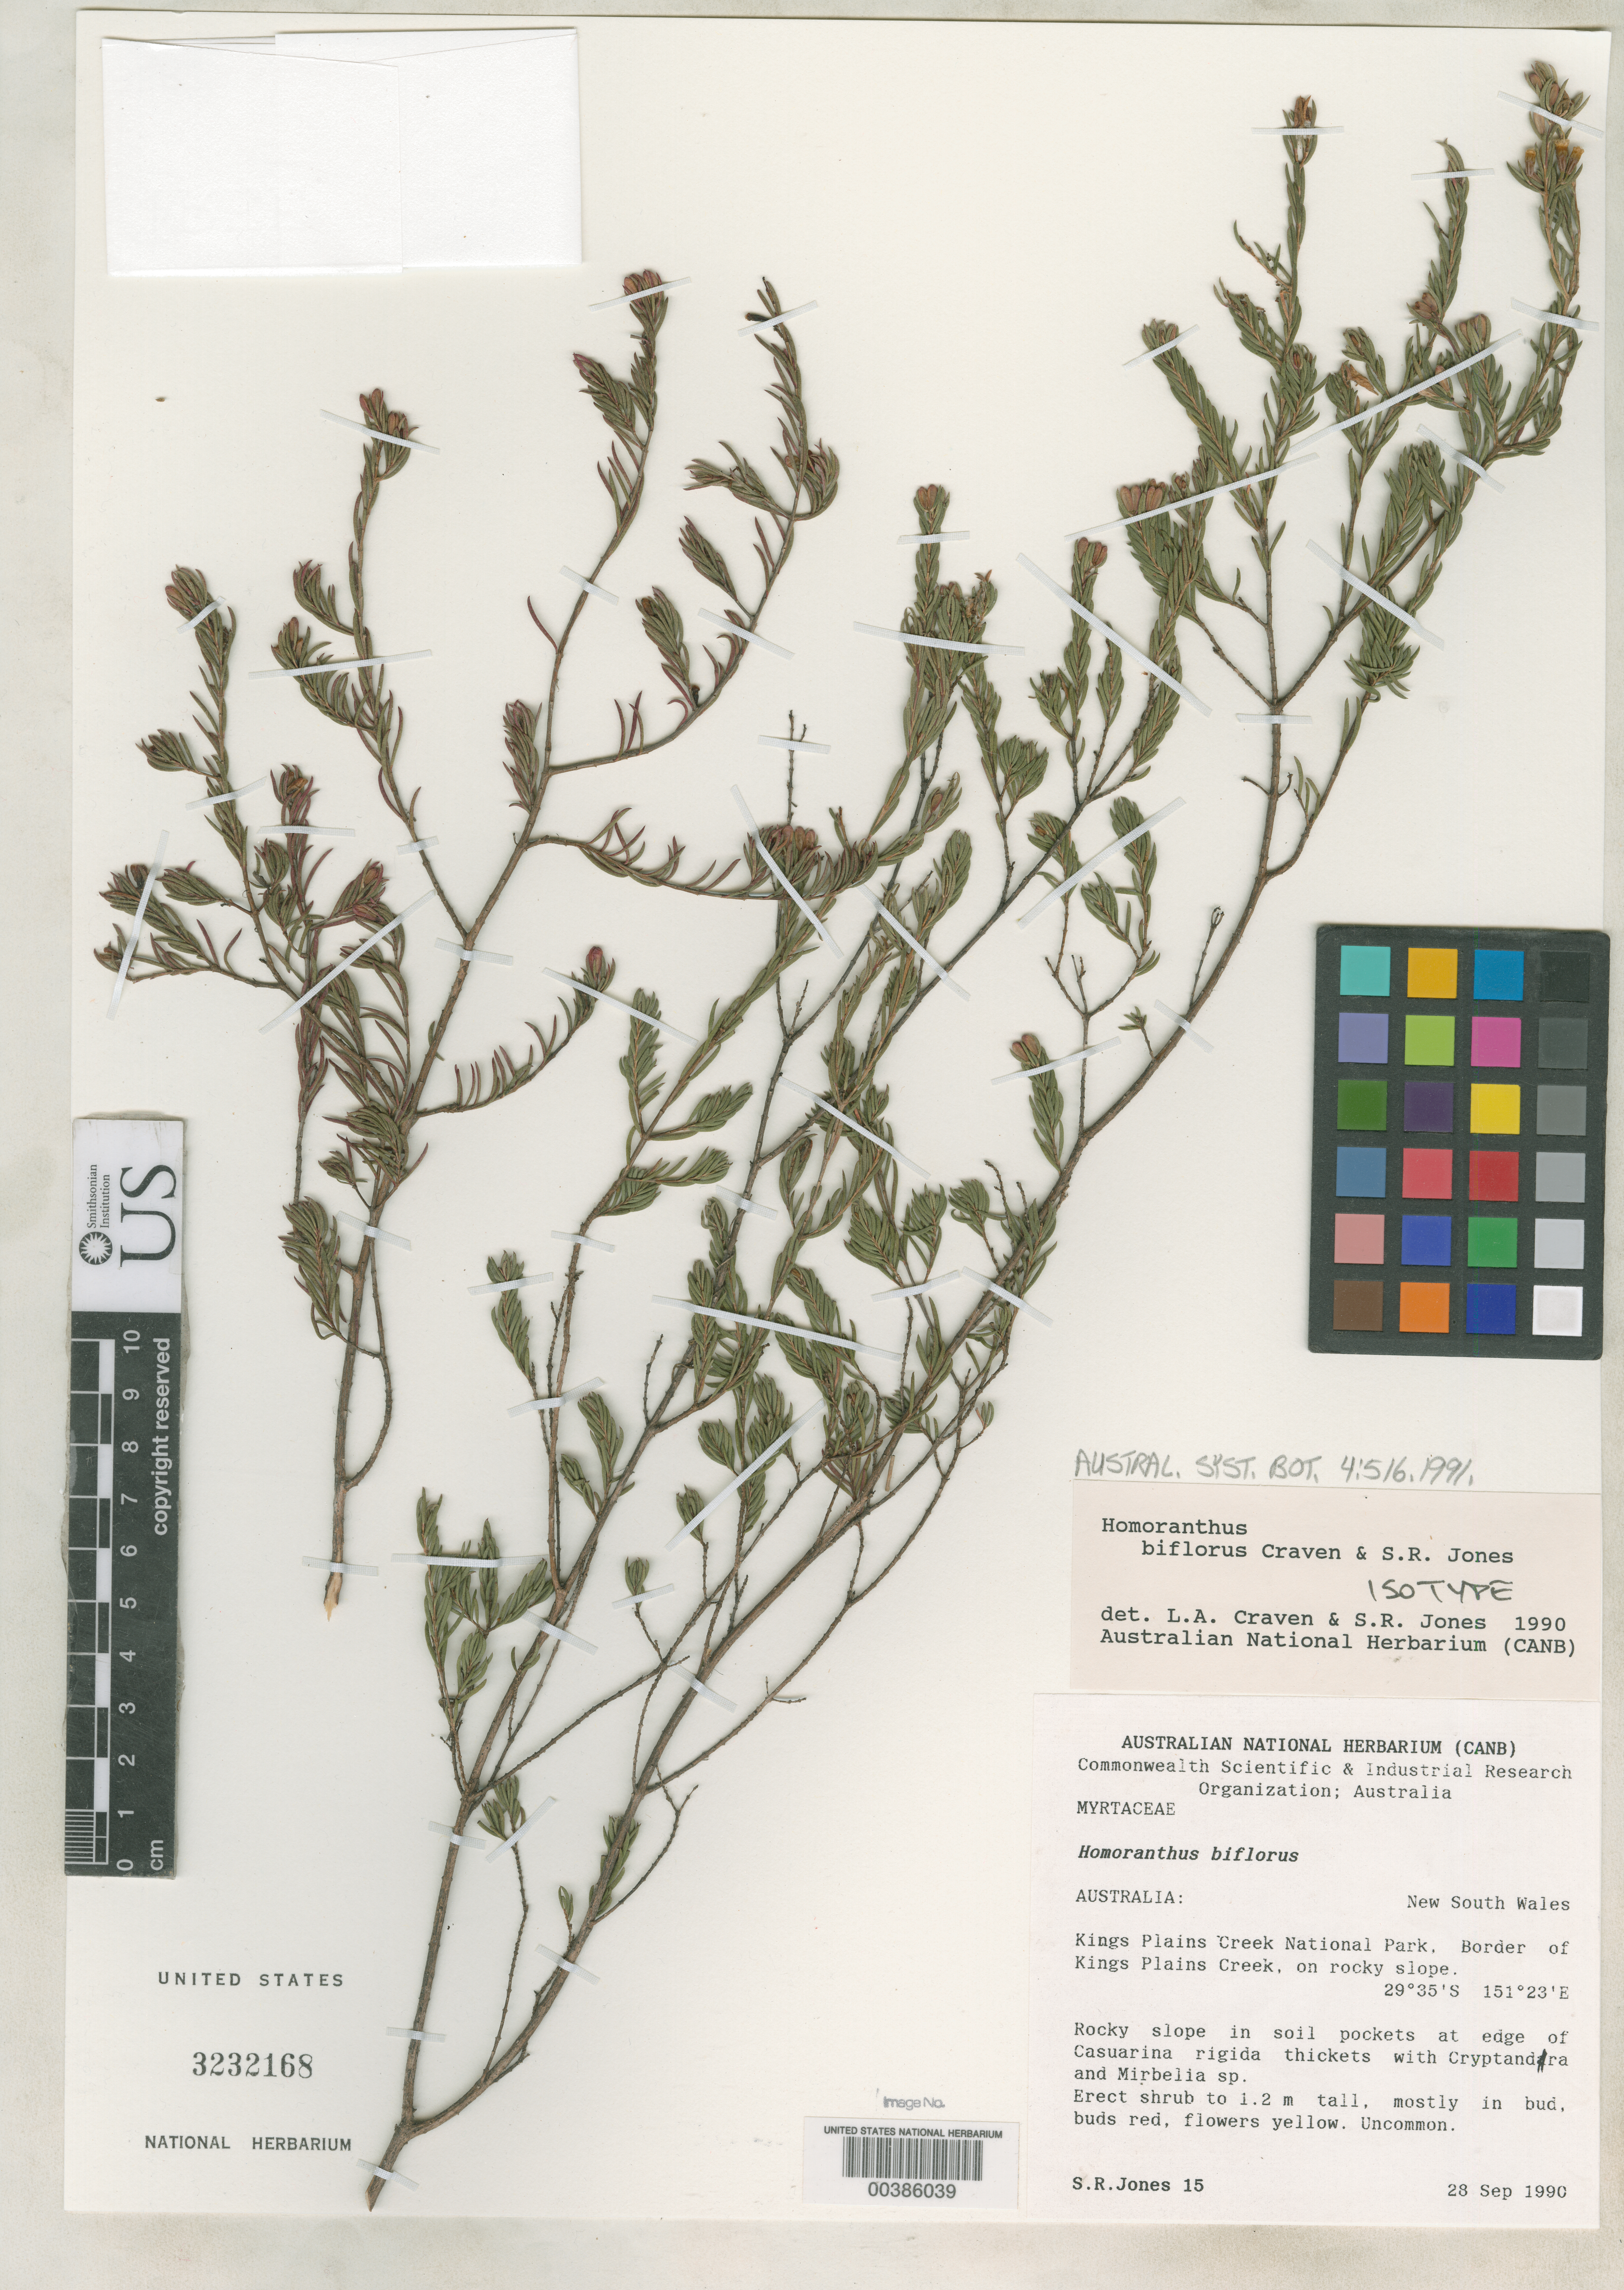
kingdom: Plantae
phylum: Tracheophyta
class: Magnoliopsida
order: Myrtales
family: Myrtaceae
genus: Homoranthus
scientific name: Homoranthus biflorus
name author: Craven & S.R. Jones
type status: Isotype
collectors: S. R. Jones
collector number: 15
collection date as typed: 28 Sep 1990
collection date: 1990-09-28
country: Australia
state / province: New South Wales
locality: Kings Plains Creek National Park, border of Kings Plains Creek, on rocky slope.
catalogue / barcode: US 3232168